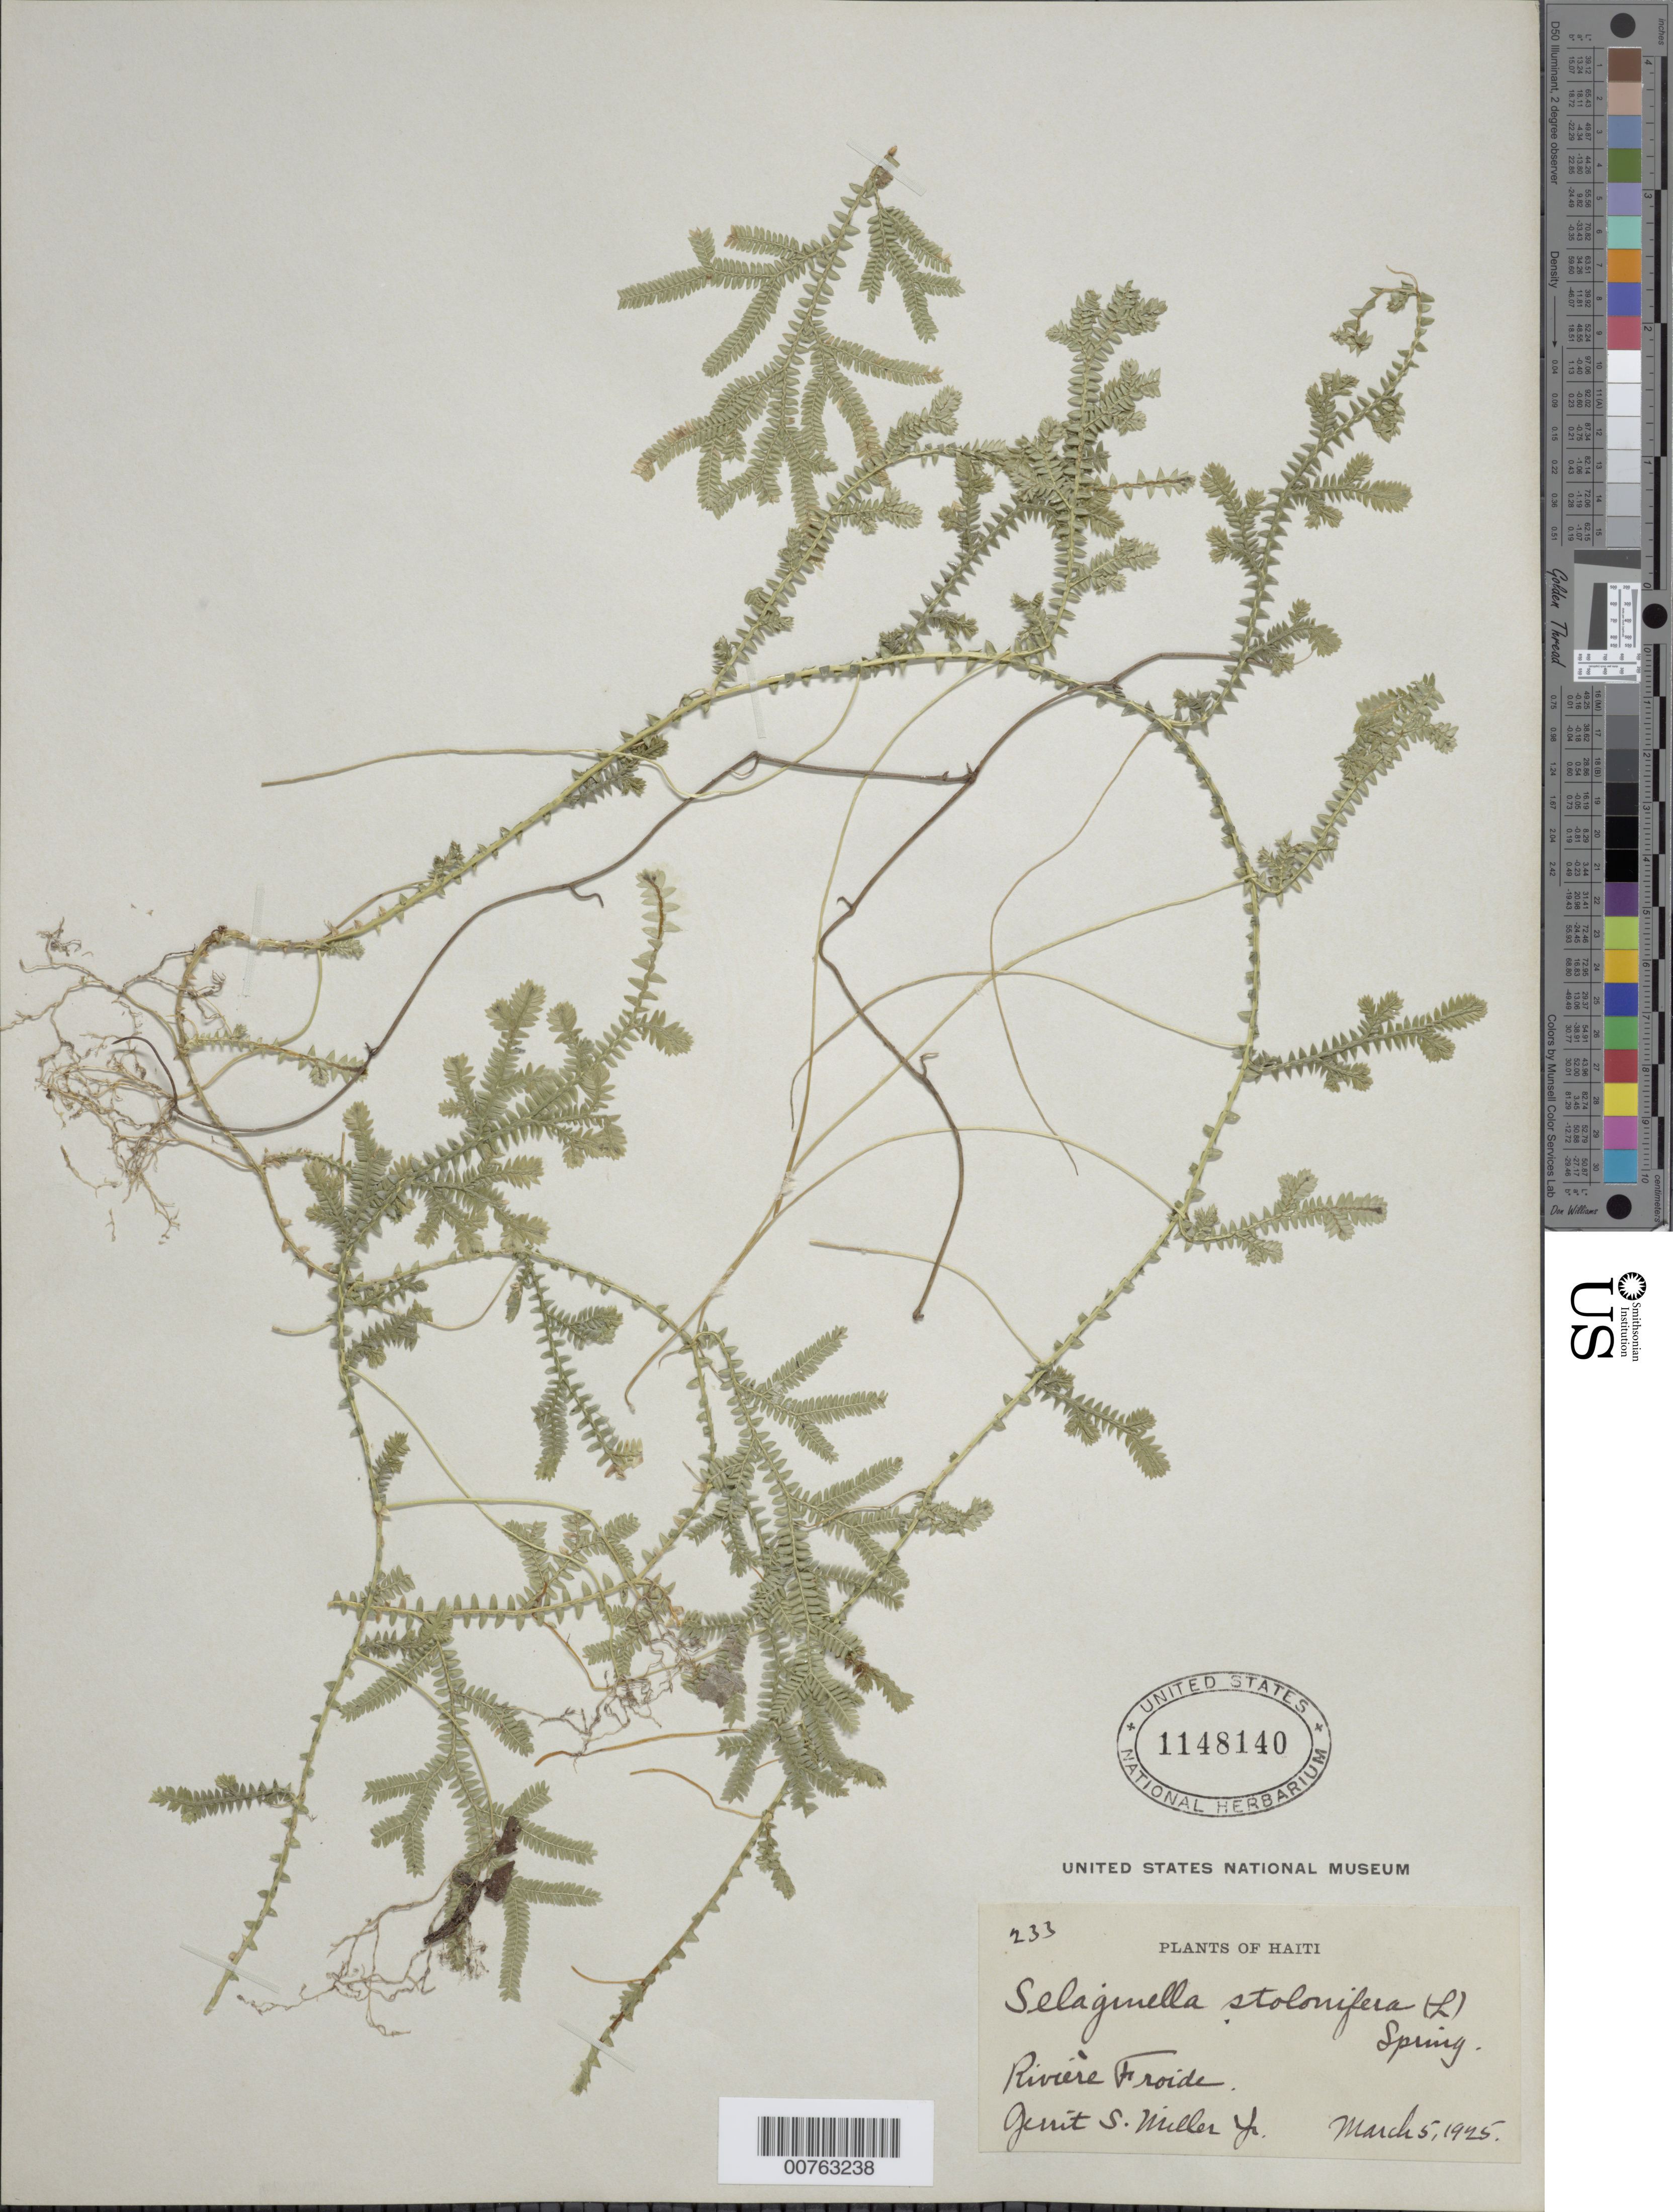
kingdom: Plantae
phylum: Tracheophyta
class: Lycopodiopsida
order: Selaginellales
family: Selaginellaceae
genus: Selaginella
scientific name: Selaginella plumosa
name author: (L.) C. Presl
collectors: G. S. Miller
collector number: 233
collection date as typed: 05 Mar 1925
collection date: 1925-03-05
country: Haiti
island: Hispaniola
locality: Rivière Froide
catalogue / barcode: US 1148140